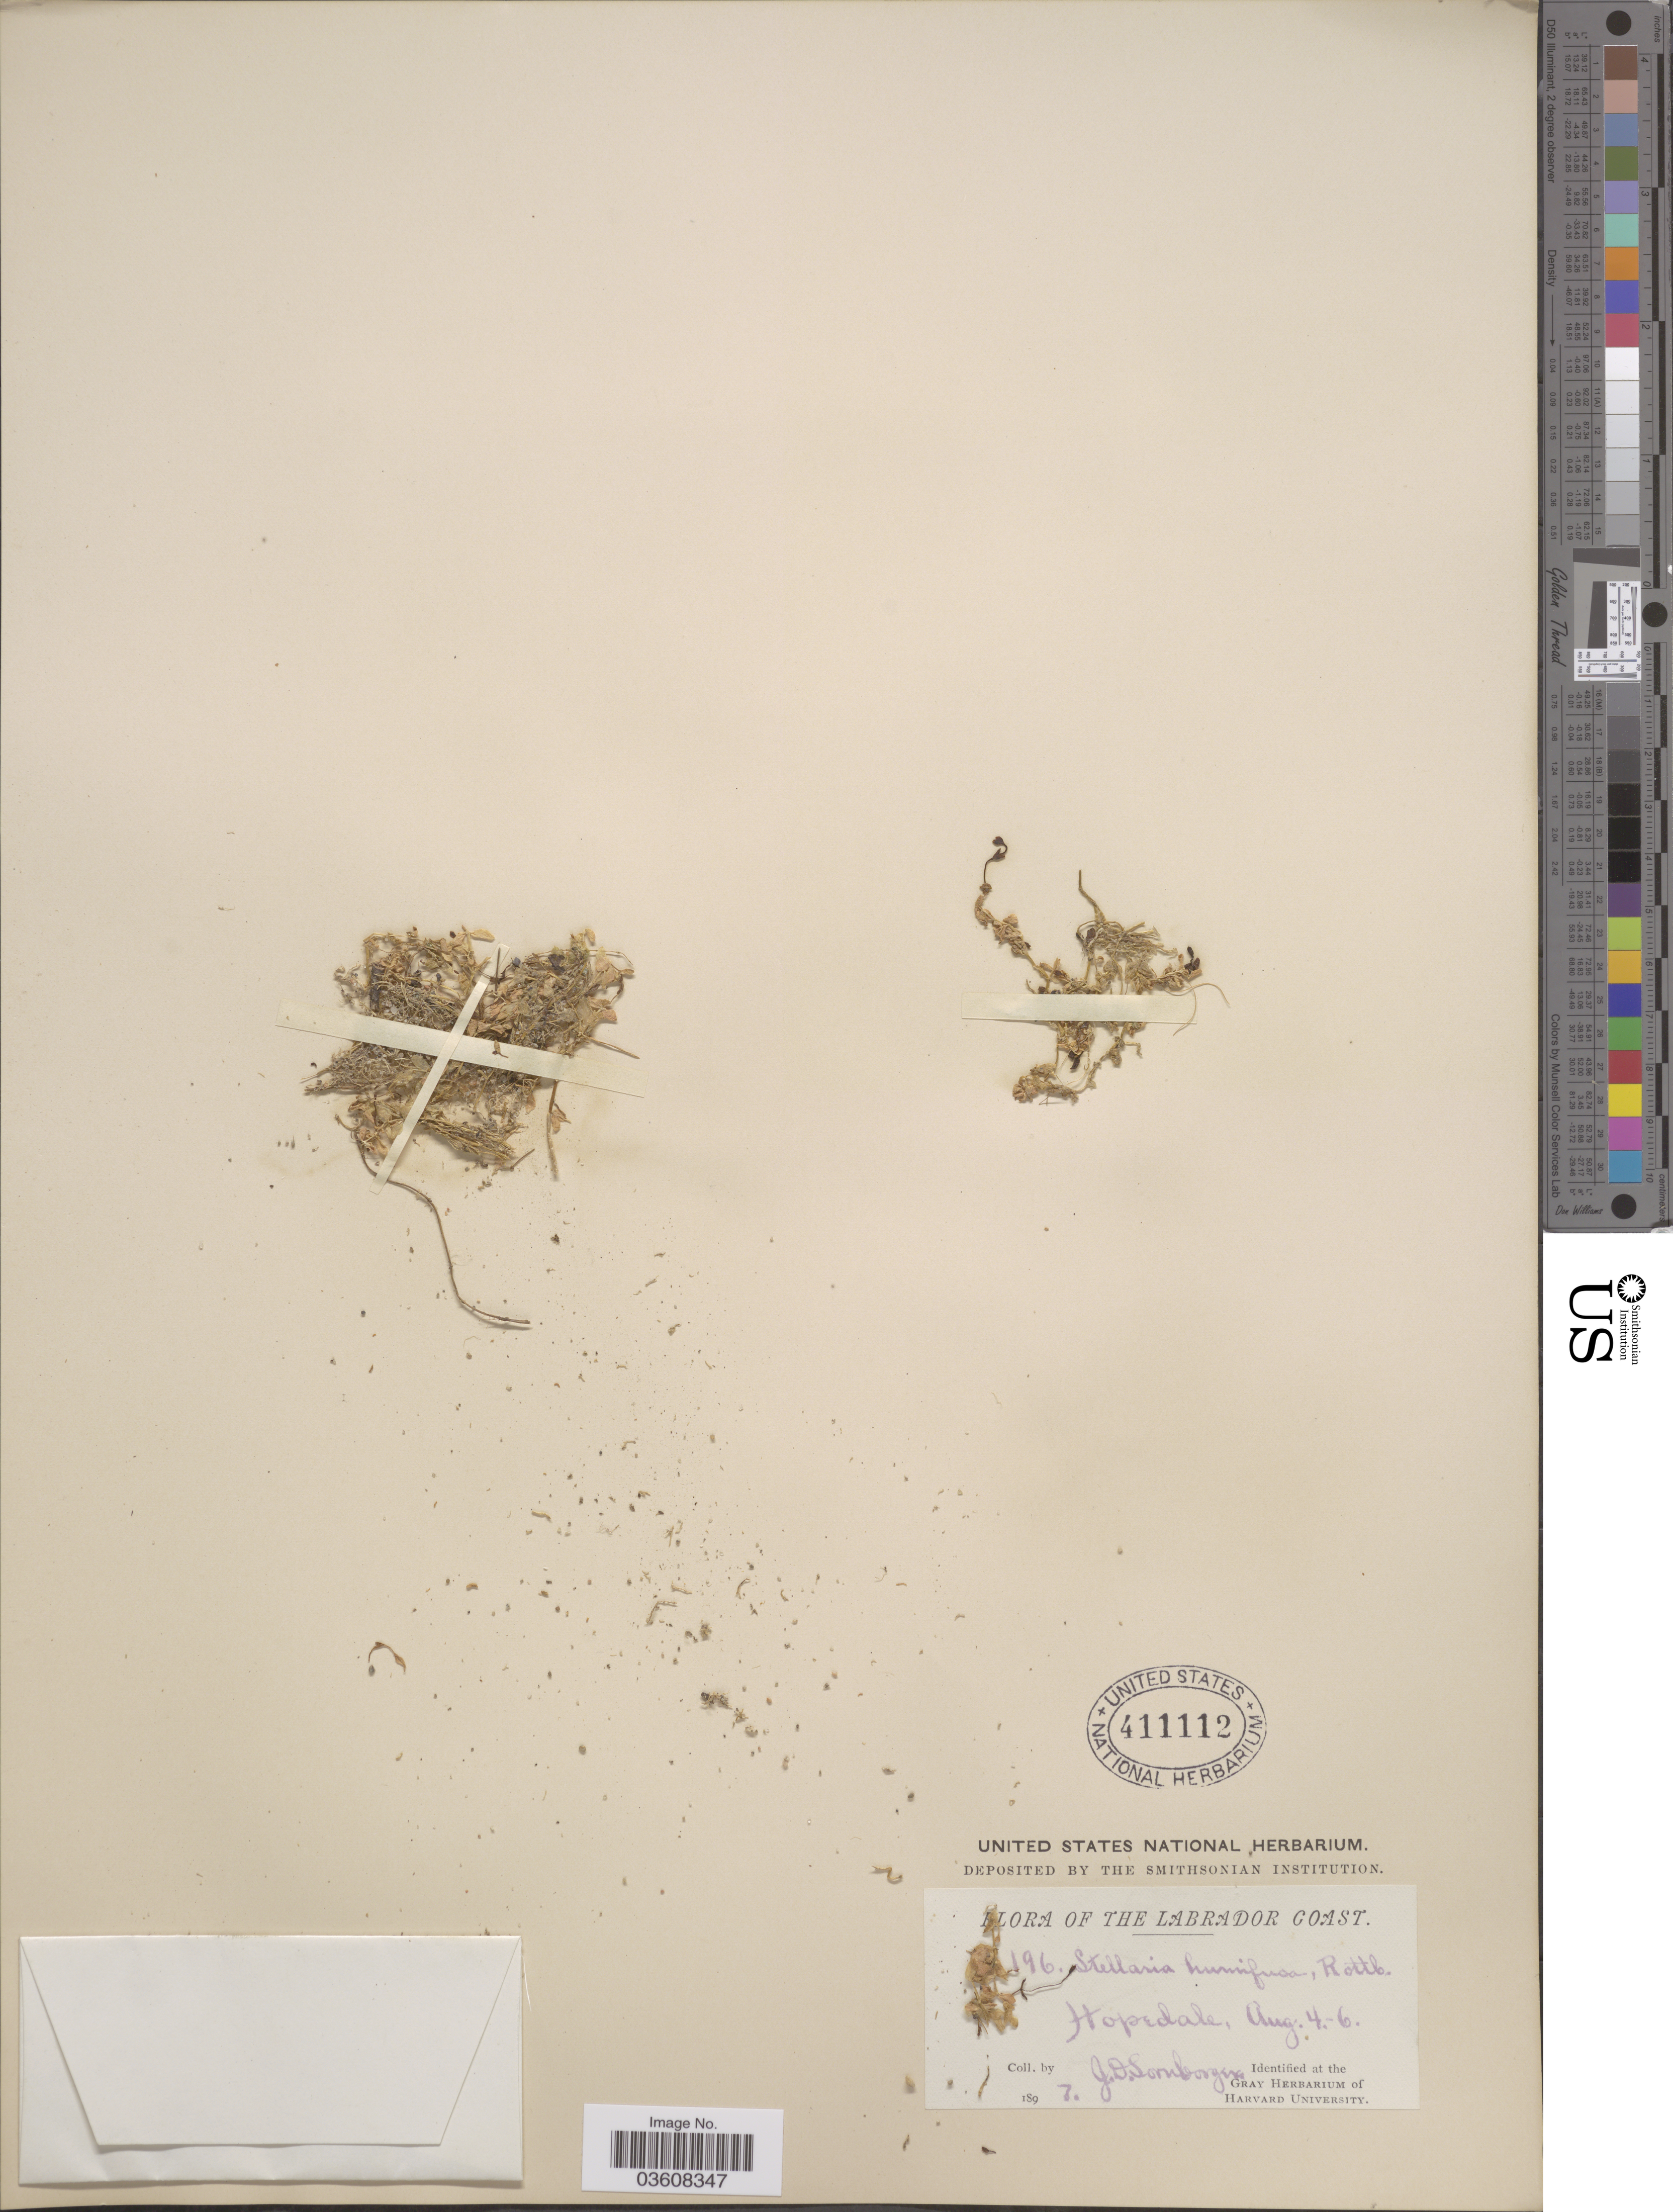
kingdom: Plantae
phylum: Tracheophyta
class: Magnoliopsida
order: Caryophyllales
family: Caryophyllaceae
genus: Stellaria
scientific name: Stellaria humifusa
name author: Rottb.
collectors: J. Sornborger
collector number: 196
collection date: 1897-08-04/1897-08-06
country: Canada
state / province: Newfoundland and Labrador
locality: Labrador Coast. Hopedale.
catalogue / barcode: US 411112